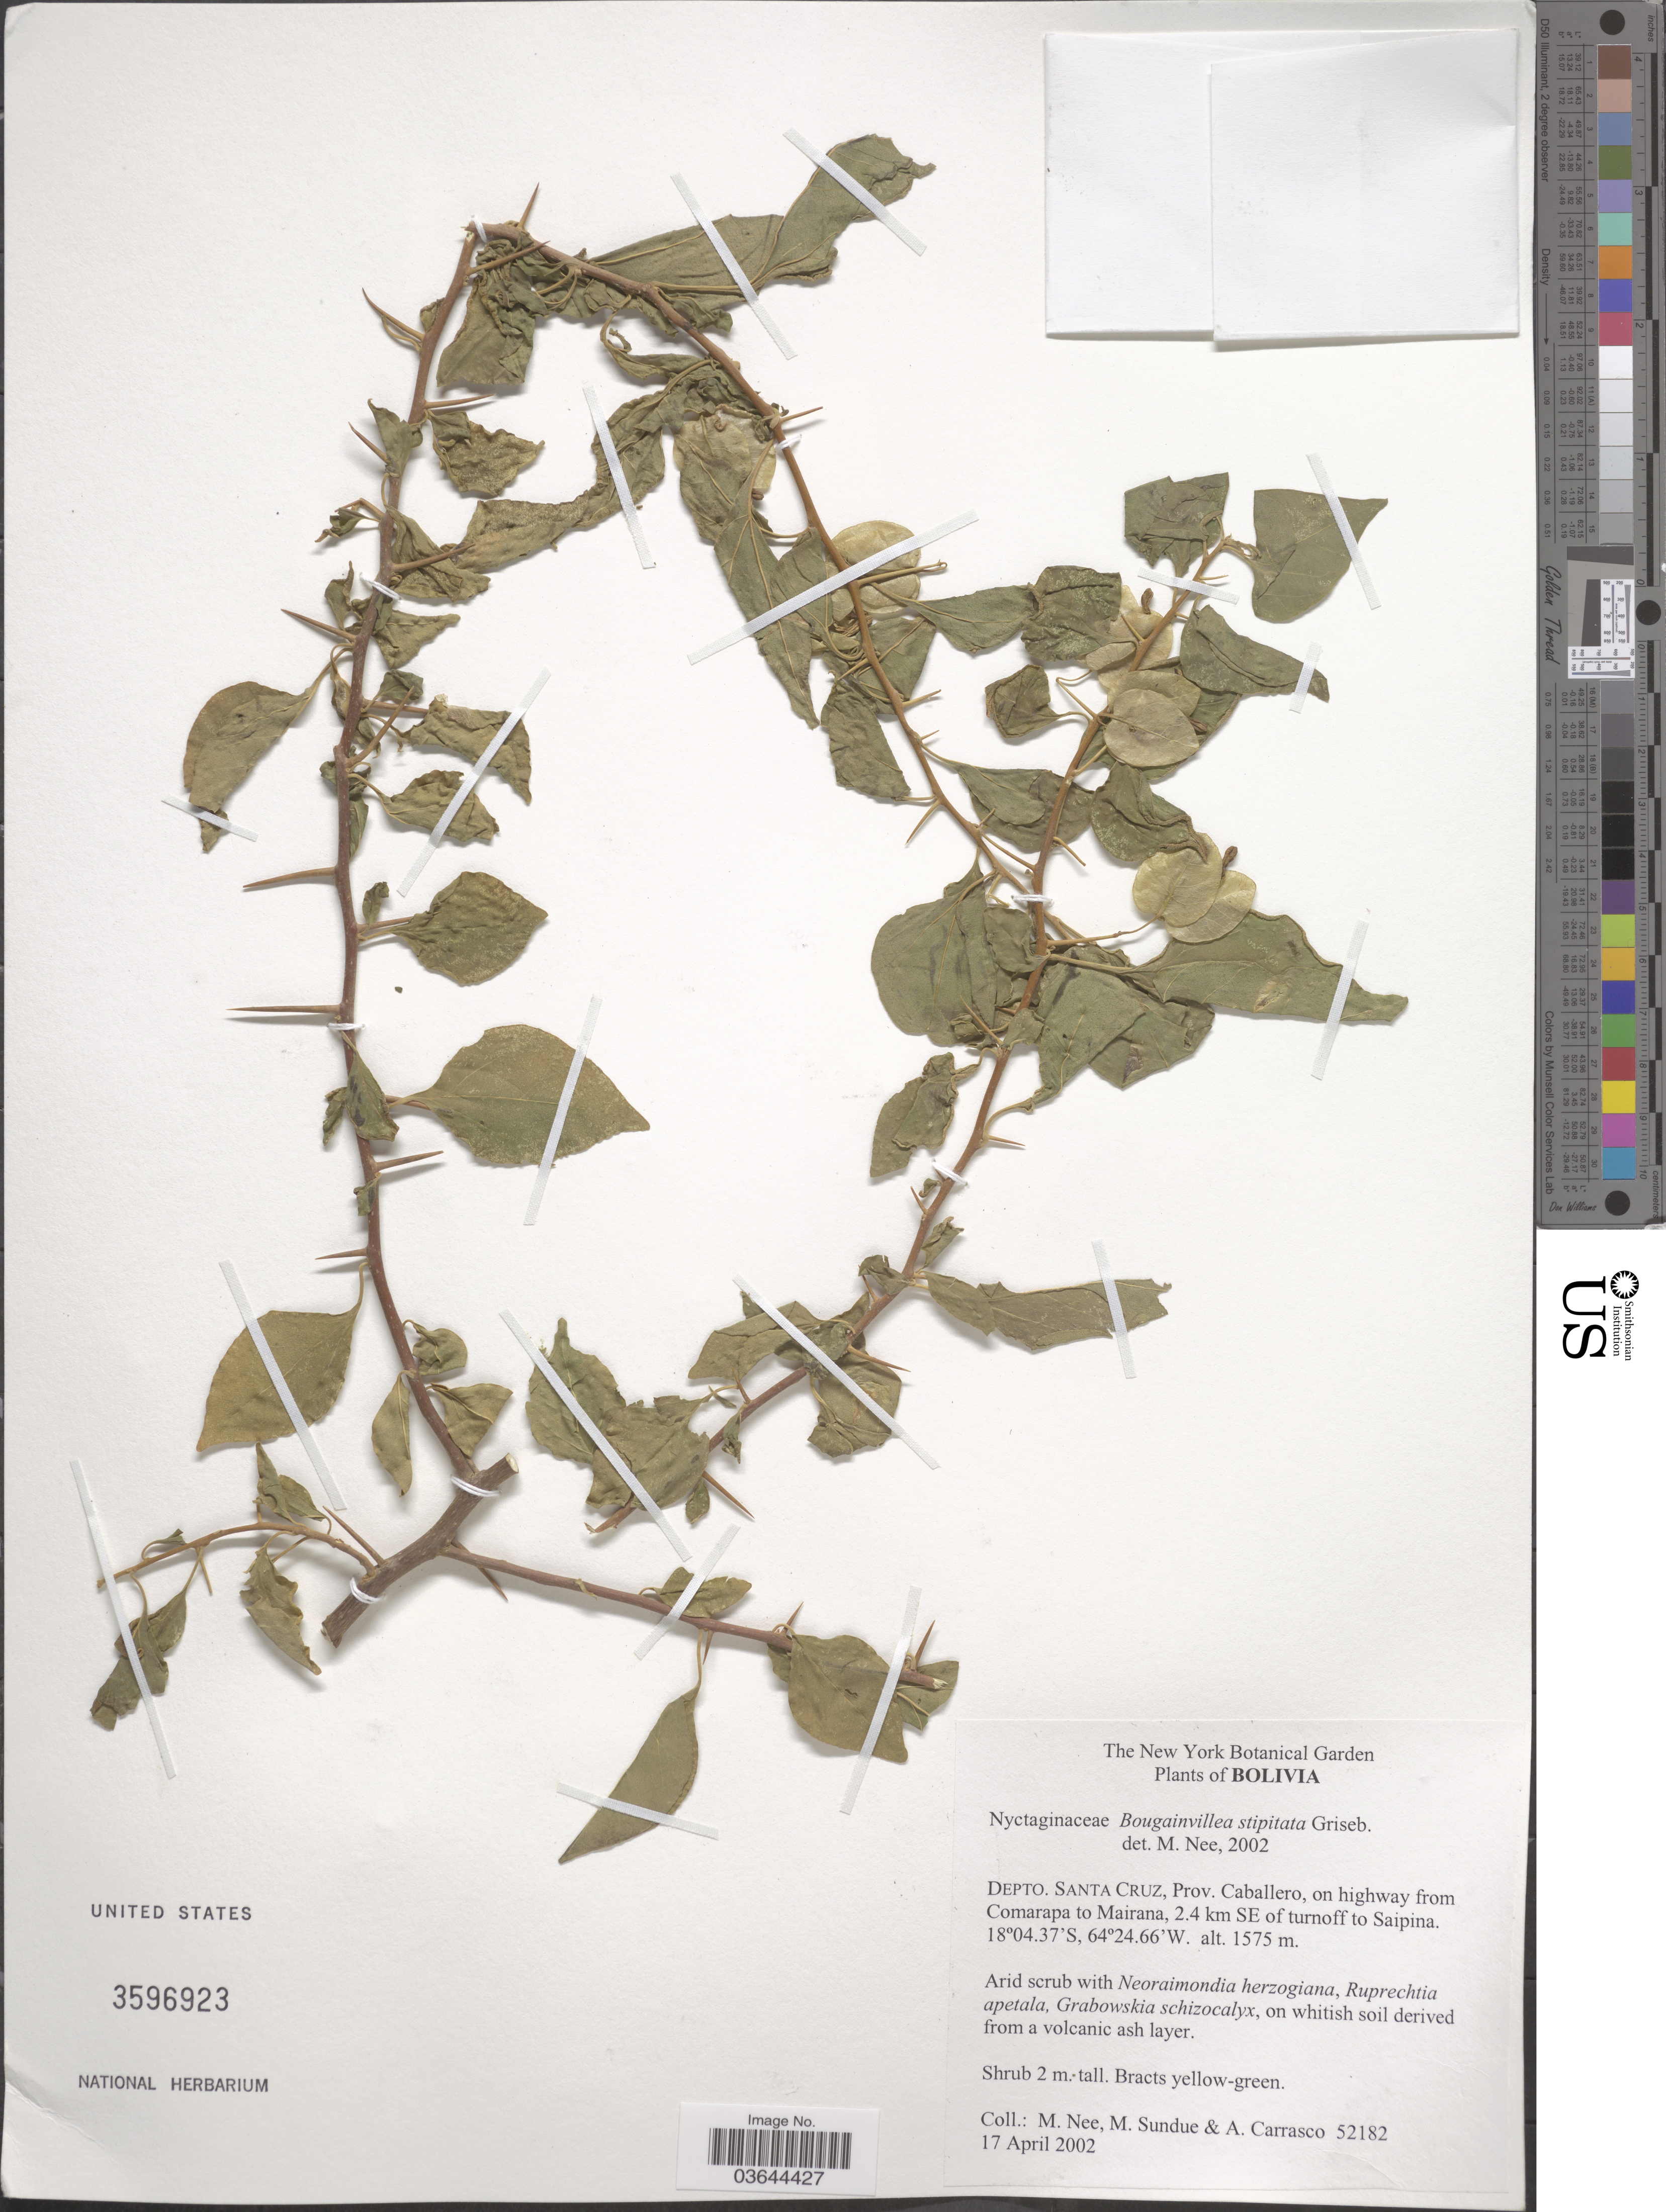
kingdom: Plantae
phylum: Tracheophyta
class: Magnoliopsida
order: Caryophyllales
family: Nyctaginaceae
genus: Bougainvillea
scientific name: Bougainvillea stipitata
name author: Griseb.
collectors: M. Nee, M. Sundue & A. Carrasco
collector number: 52182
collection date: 2002-04-17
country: Bolivia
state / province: Santa Cruz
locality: Depto. Santa Cruz, Prov. Caballero, on highway from Comarapa to Mairana, 2.4 km SE of turnoff to Saipina.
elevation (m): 1575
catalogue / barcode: US 3596923